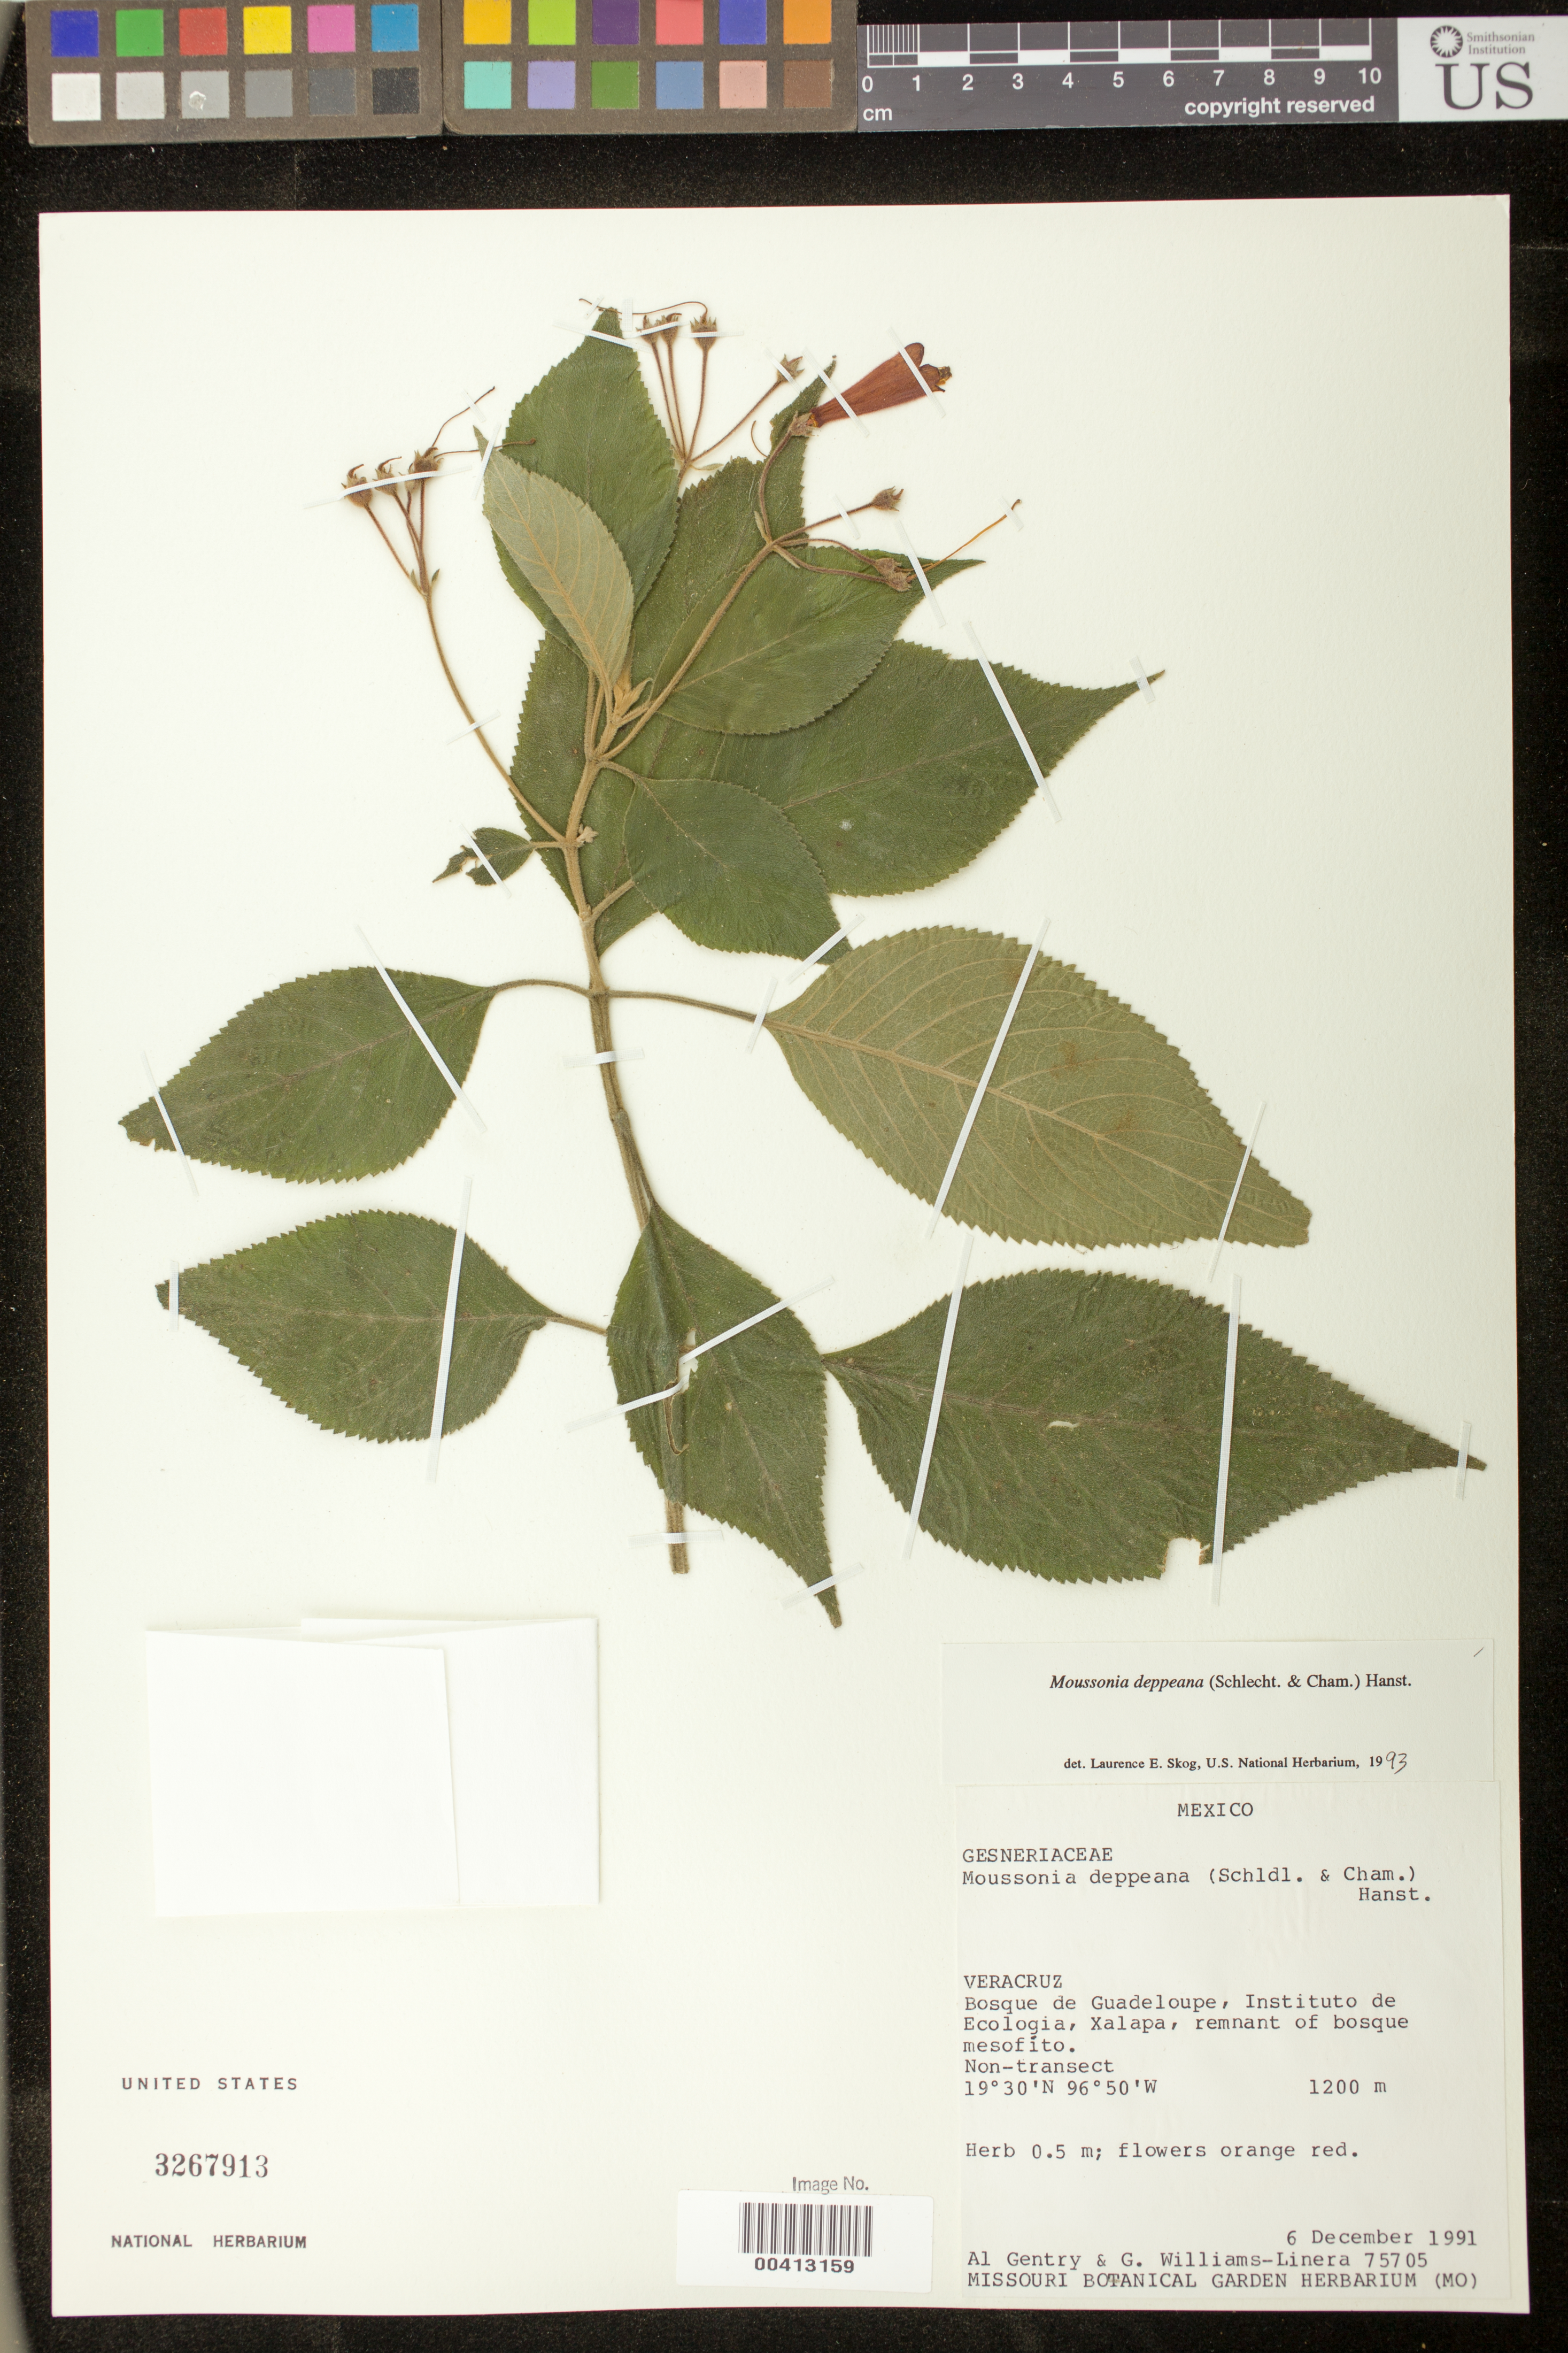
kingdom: Plantae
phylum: Tracheophyta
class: Magnoliopsida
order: Lamiales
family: Gesneriaceae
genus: Moussonia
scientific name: Moussonia deppeana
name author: (Schltdl. & Cham.) Klotzsch ex Hanst.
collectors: A. H. Gentry & G. Williams-Linera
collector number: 75705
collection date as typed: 06 Dec 1991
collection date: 1991-12-06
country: Mexico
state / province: Veracruz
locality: Bosque de Guadeloupe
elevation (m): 1200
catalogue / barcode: US 3267913